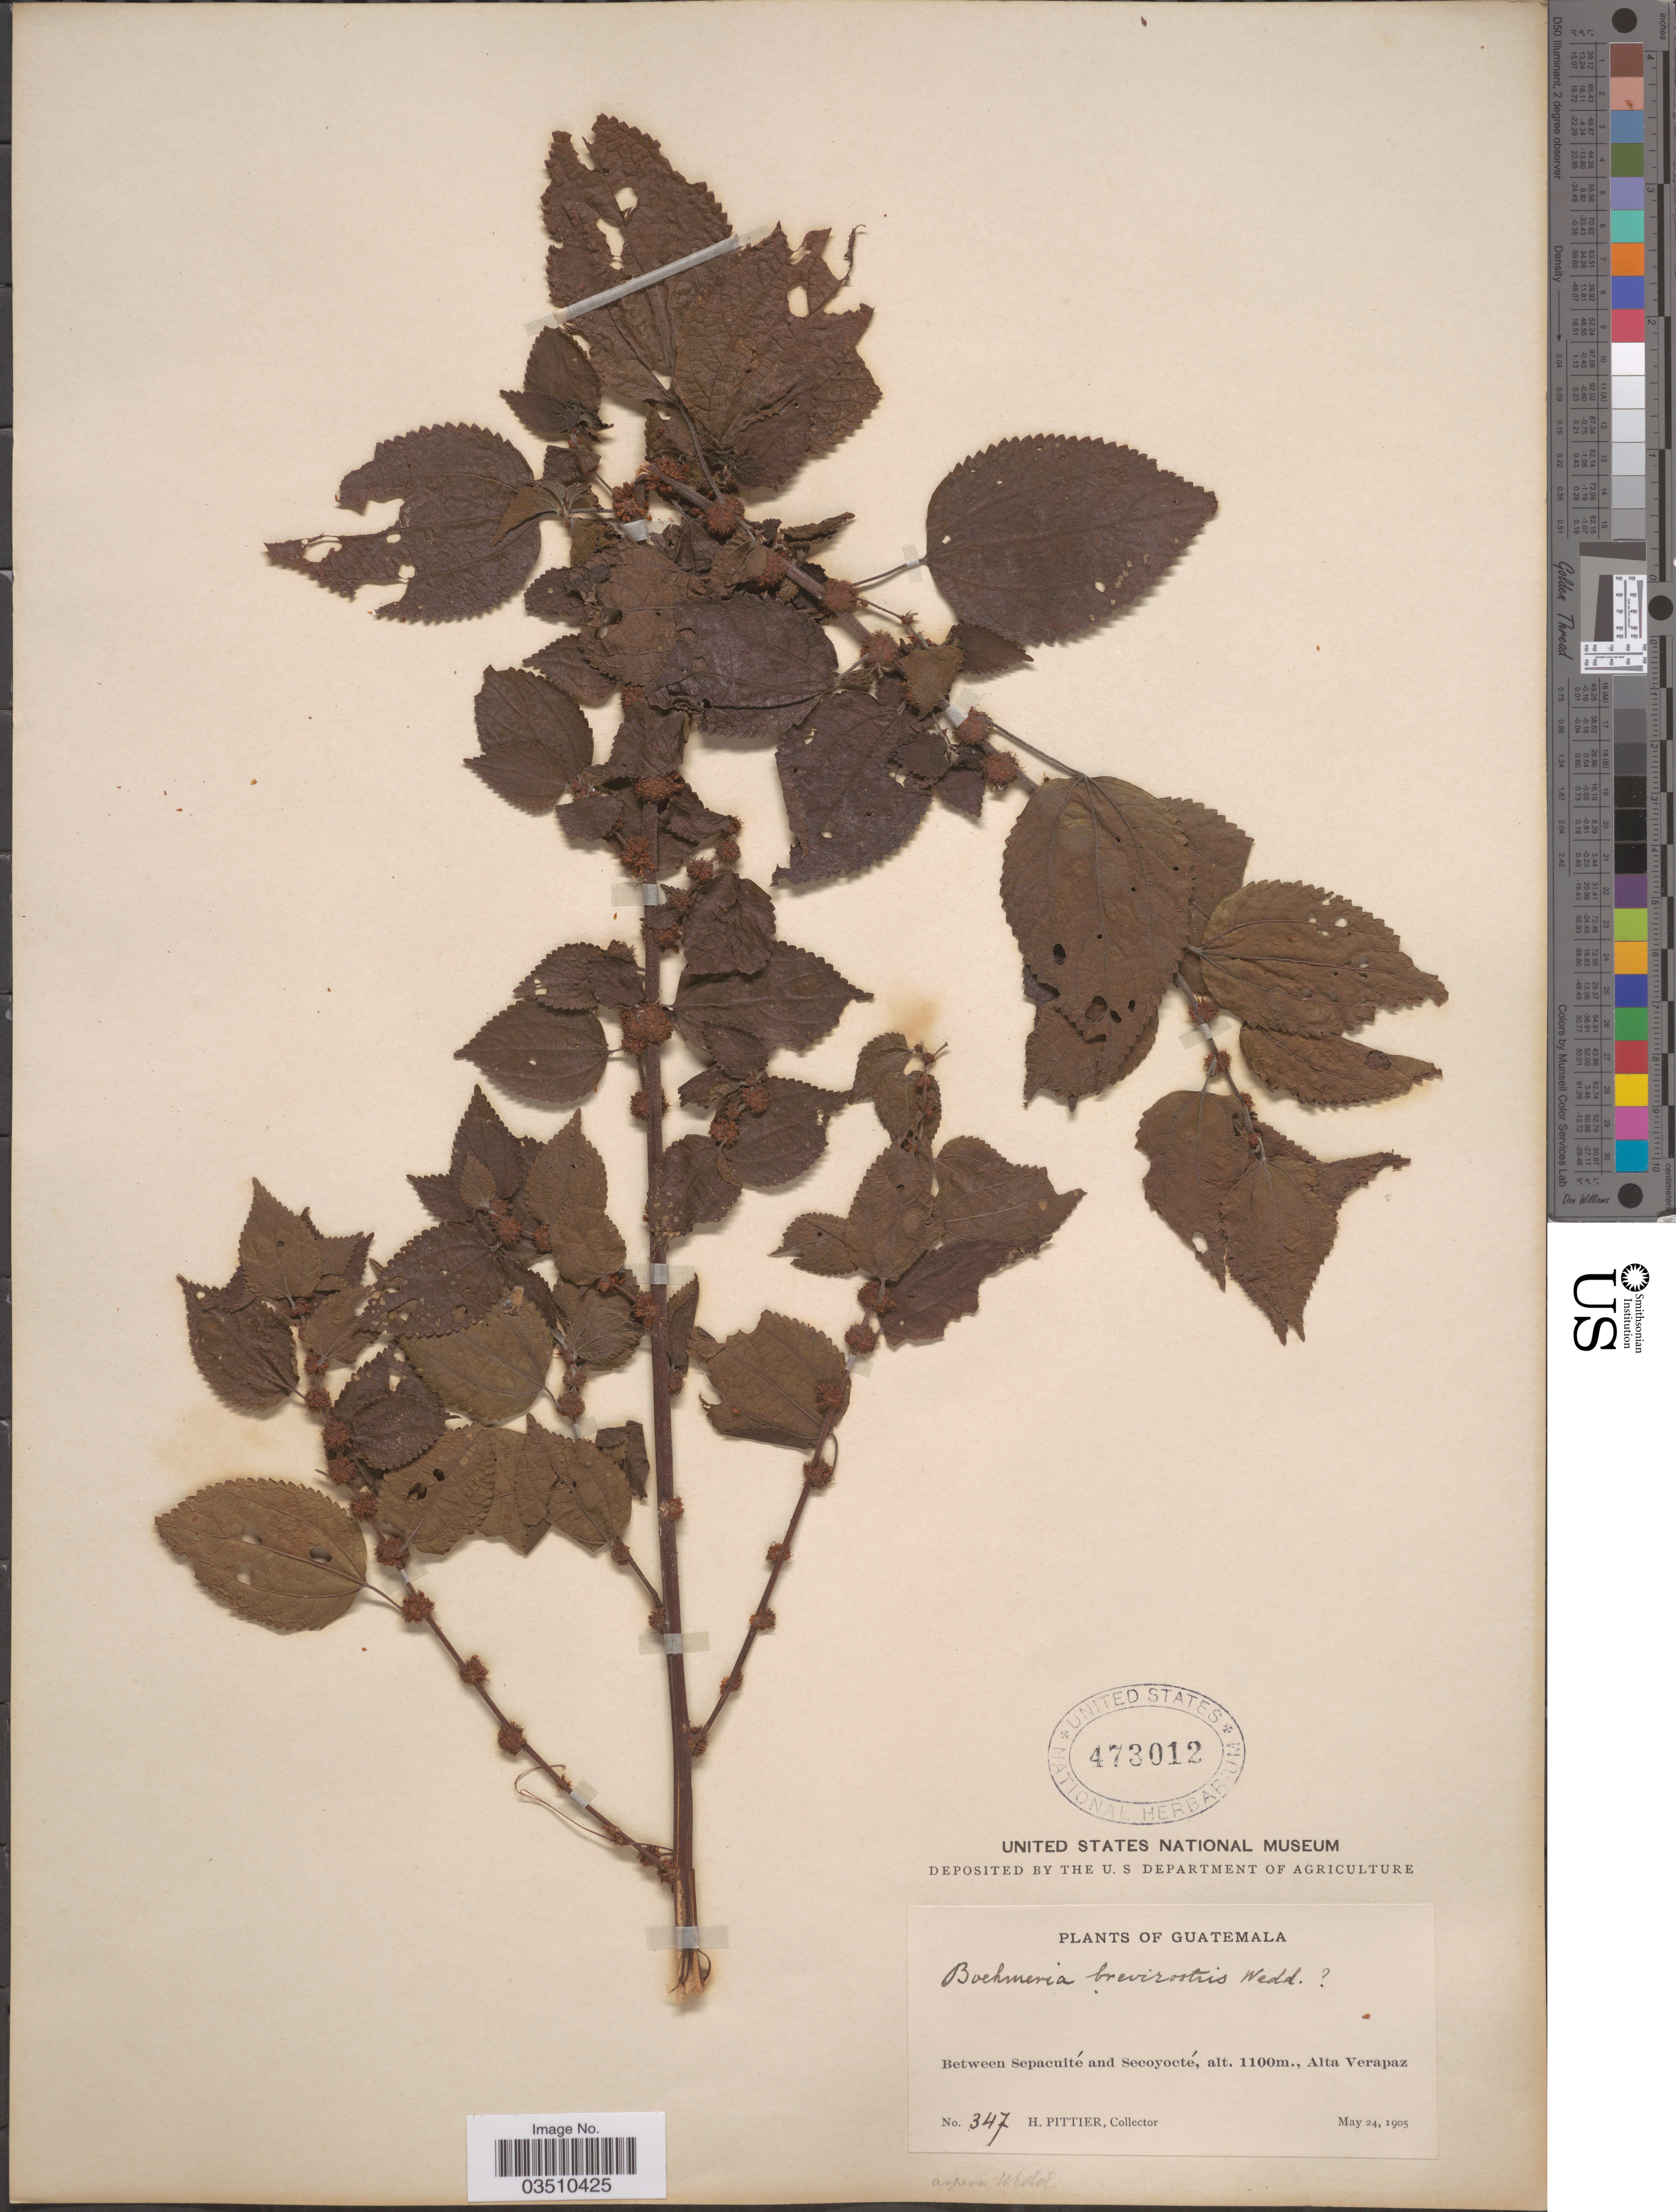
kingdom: Plantae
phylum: Tracheophyta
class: Magnoliopsida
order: Rosales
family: Urticaceae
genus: Phenax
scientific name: Phenax rugosus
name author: (Poir.) Wedd.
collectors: H. F. Pittier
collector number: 347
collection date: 1905-05-24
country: Guatemala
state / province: Alta Verapaz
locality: Between Sepacuité and Secoyocté.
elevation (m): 1100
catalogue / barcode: US 473012